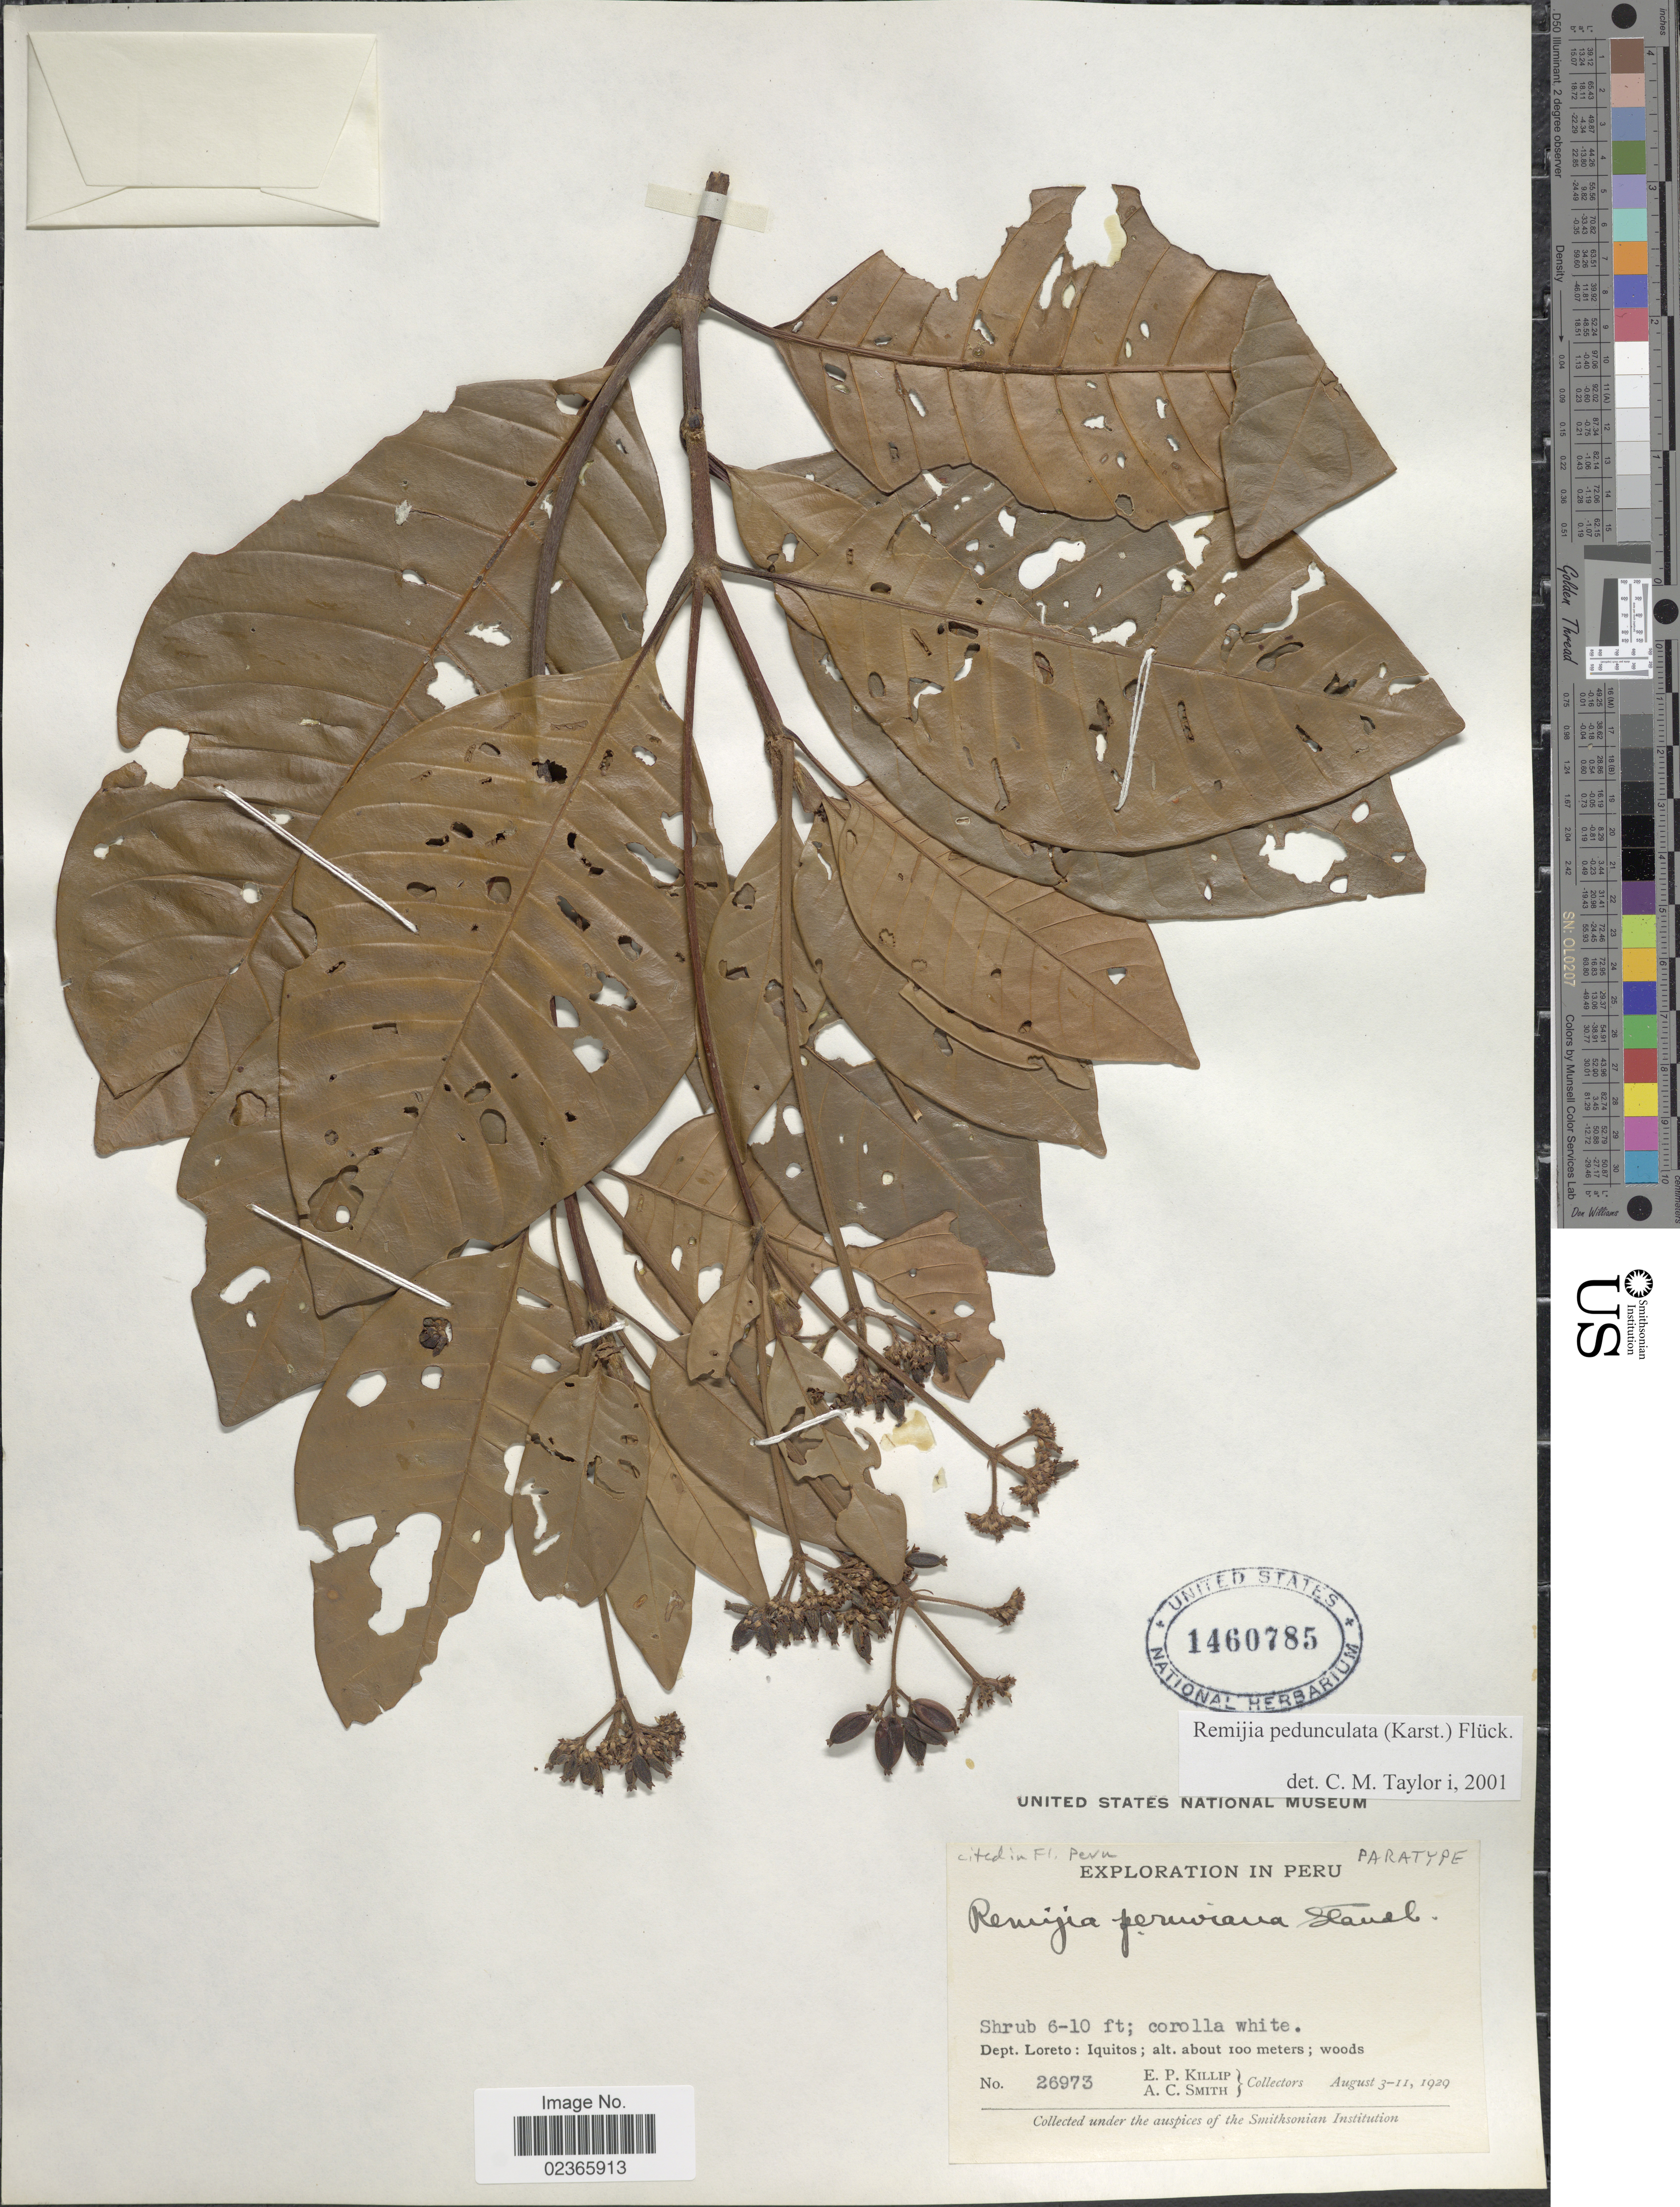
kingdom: Plantae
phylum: Tracheophyta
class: Magnoliopsida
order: Gentianales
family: Rubiaceae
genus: Remijia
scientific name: Remijia pedunculata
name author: (H. Karst.) Fluck.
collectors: E. P. Killip & A. C. Smith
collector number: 26973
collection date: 1929-08-03/1929-08-11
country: Peru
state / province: Loreto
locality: Iquitos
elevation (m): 100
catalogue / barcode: US 1460785